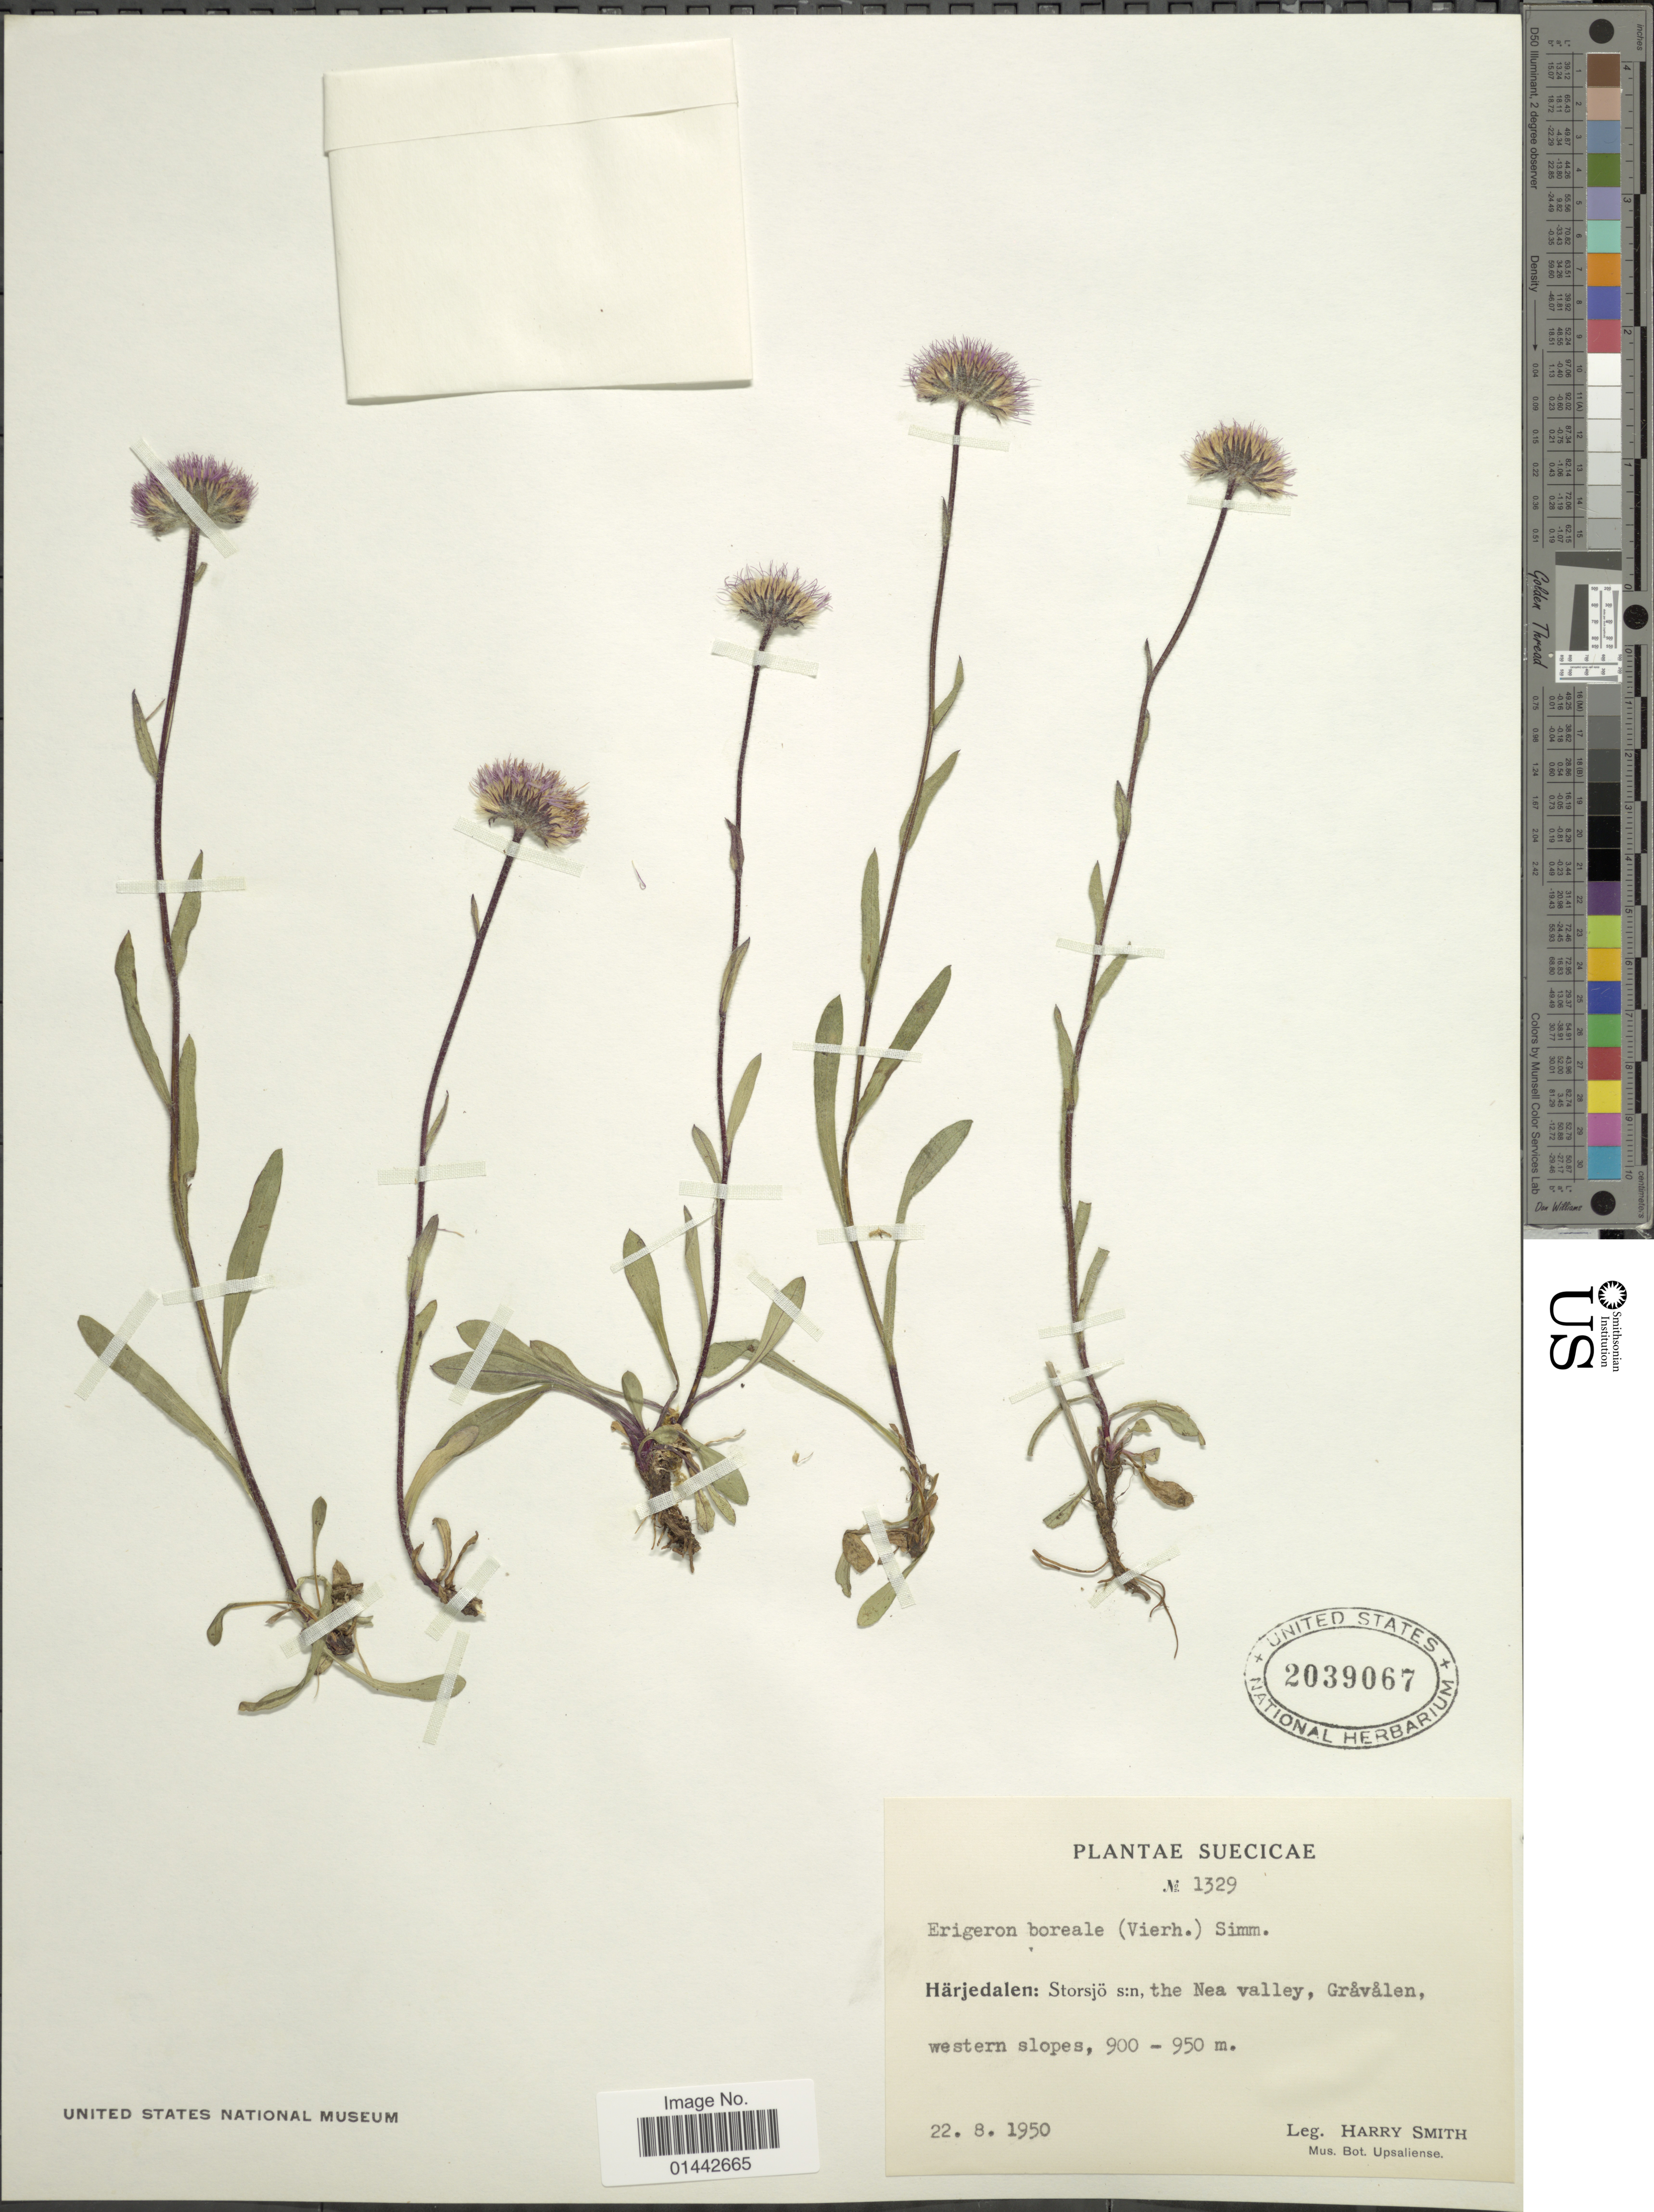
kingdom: Plantae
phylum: Tracheophyta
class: Magnoliopsida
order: Asterales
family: Asteraceae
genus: Erigeron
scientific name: Erigeron borealis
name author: (Vierh.) Simmons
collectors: H. Smith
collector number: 1329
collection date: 1950-08-22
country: Sweden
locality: Härdjedalen: Storsjö s:n, the Nea valley, Gravalen, western slopes.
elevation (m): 900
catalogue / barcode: US 2039067